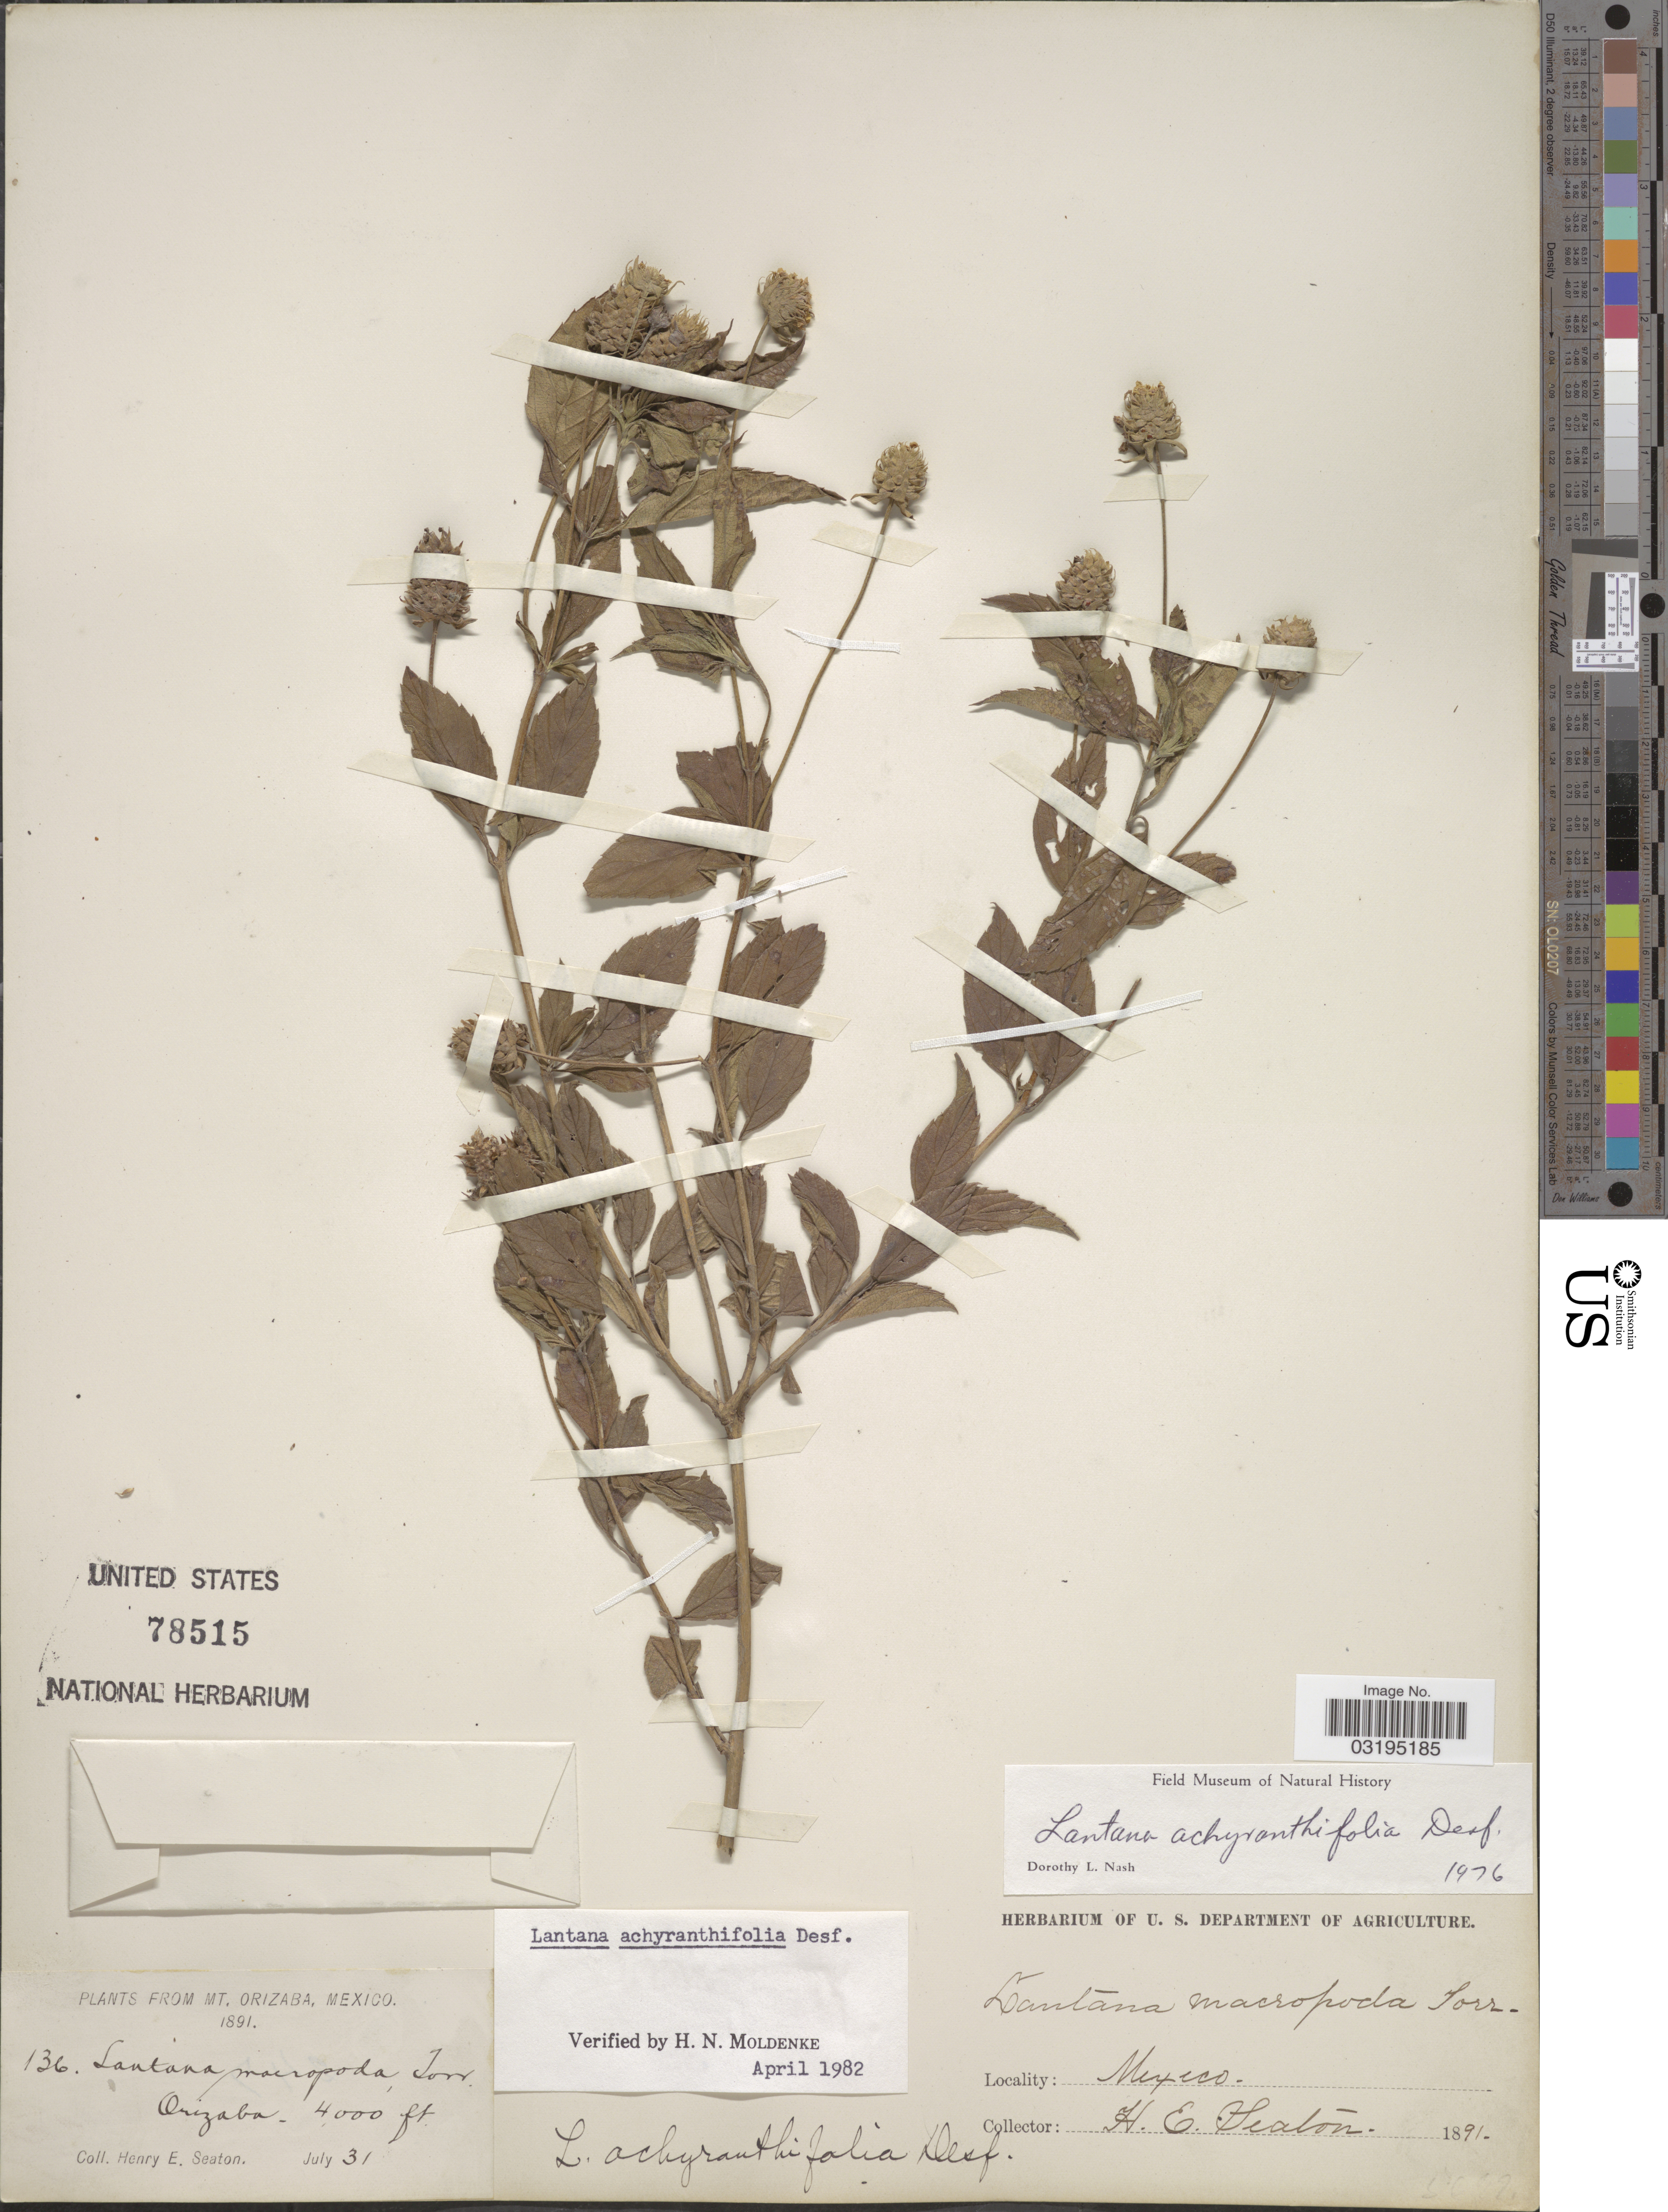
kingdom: Plantae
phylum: Tracheophyta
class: Magnoliopsida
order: Lamiales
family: Verbenaceae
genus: Lantana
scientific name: Lantana achyranthifolia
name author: Desf.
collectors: H. E. Seaton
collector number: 136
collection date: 1891-07-31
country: Mexico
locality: Mt. Orizaba. Orizaba.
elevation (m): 1219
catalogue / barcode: US 78515